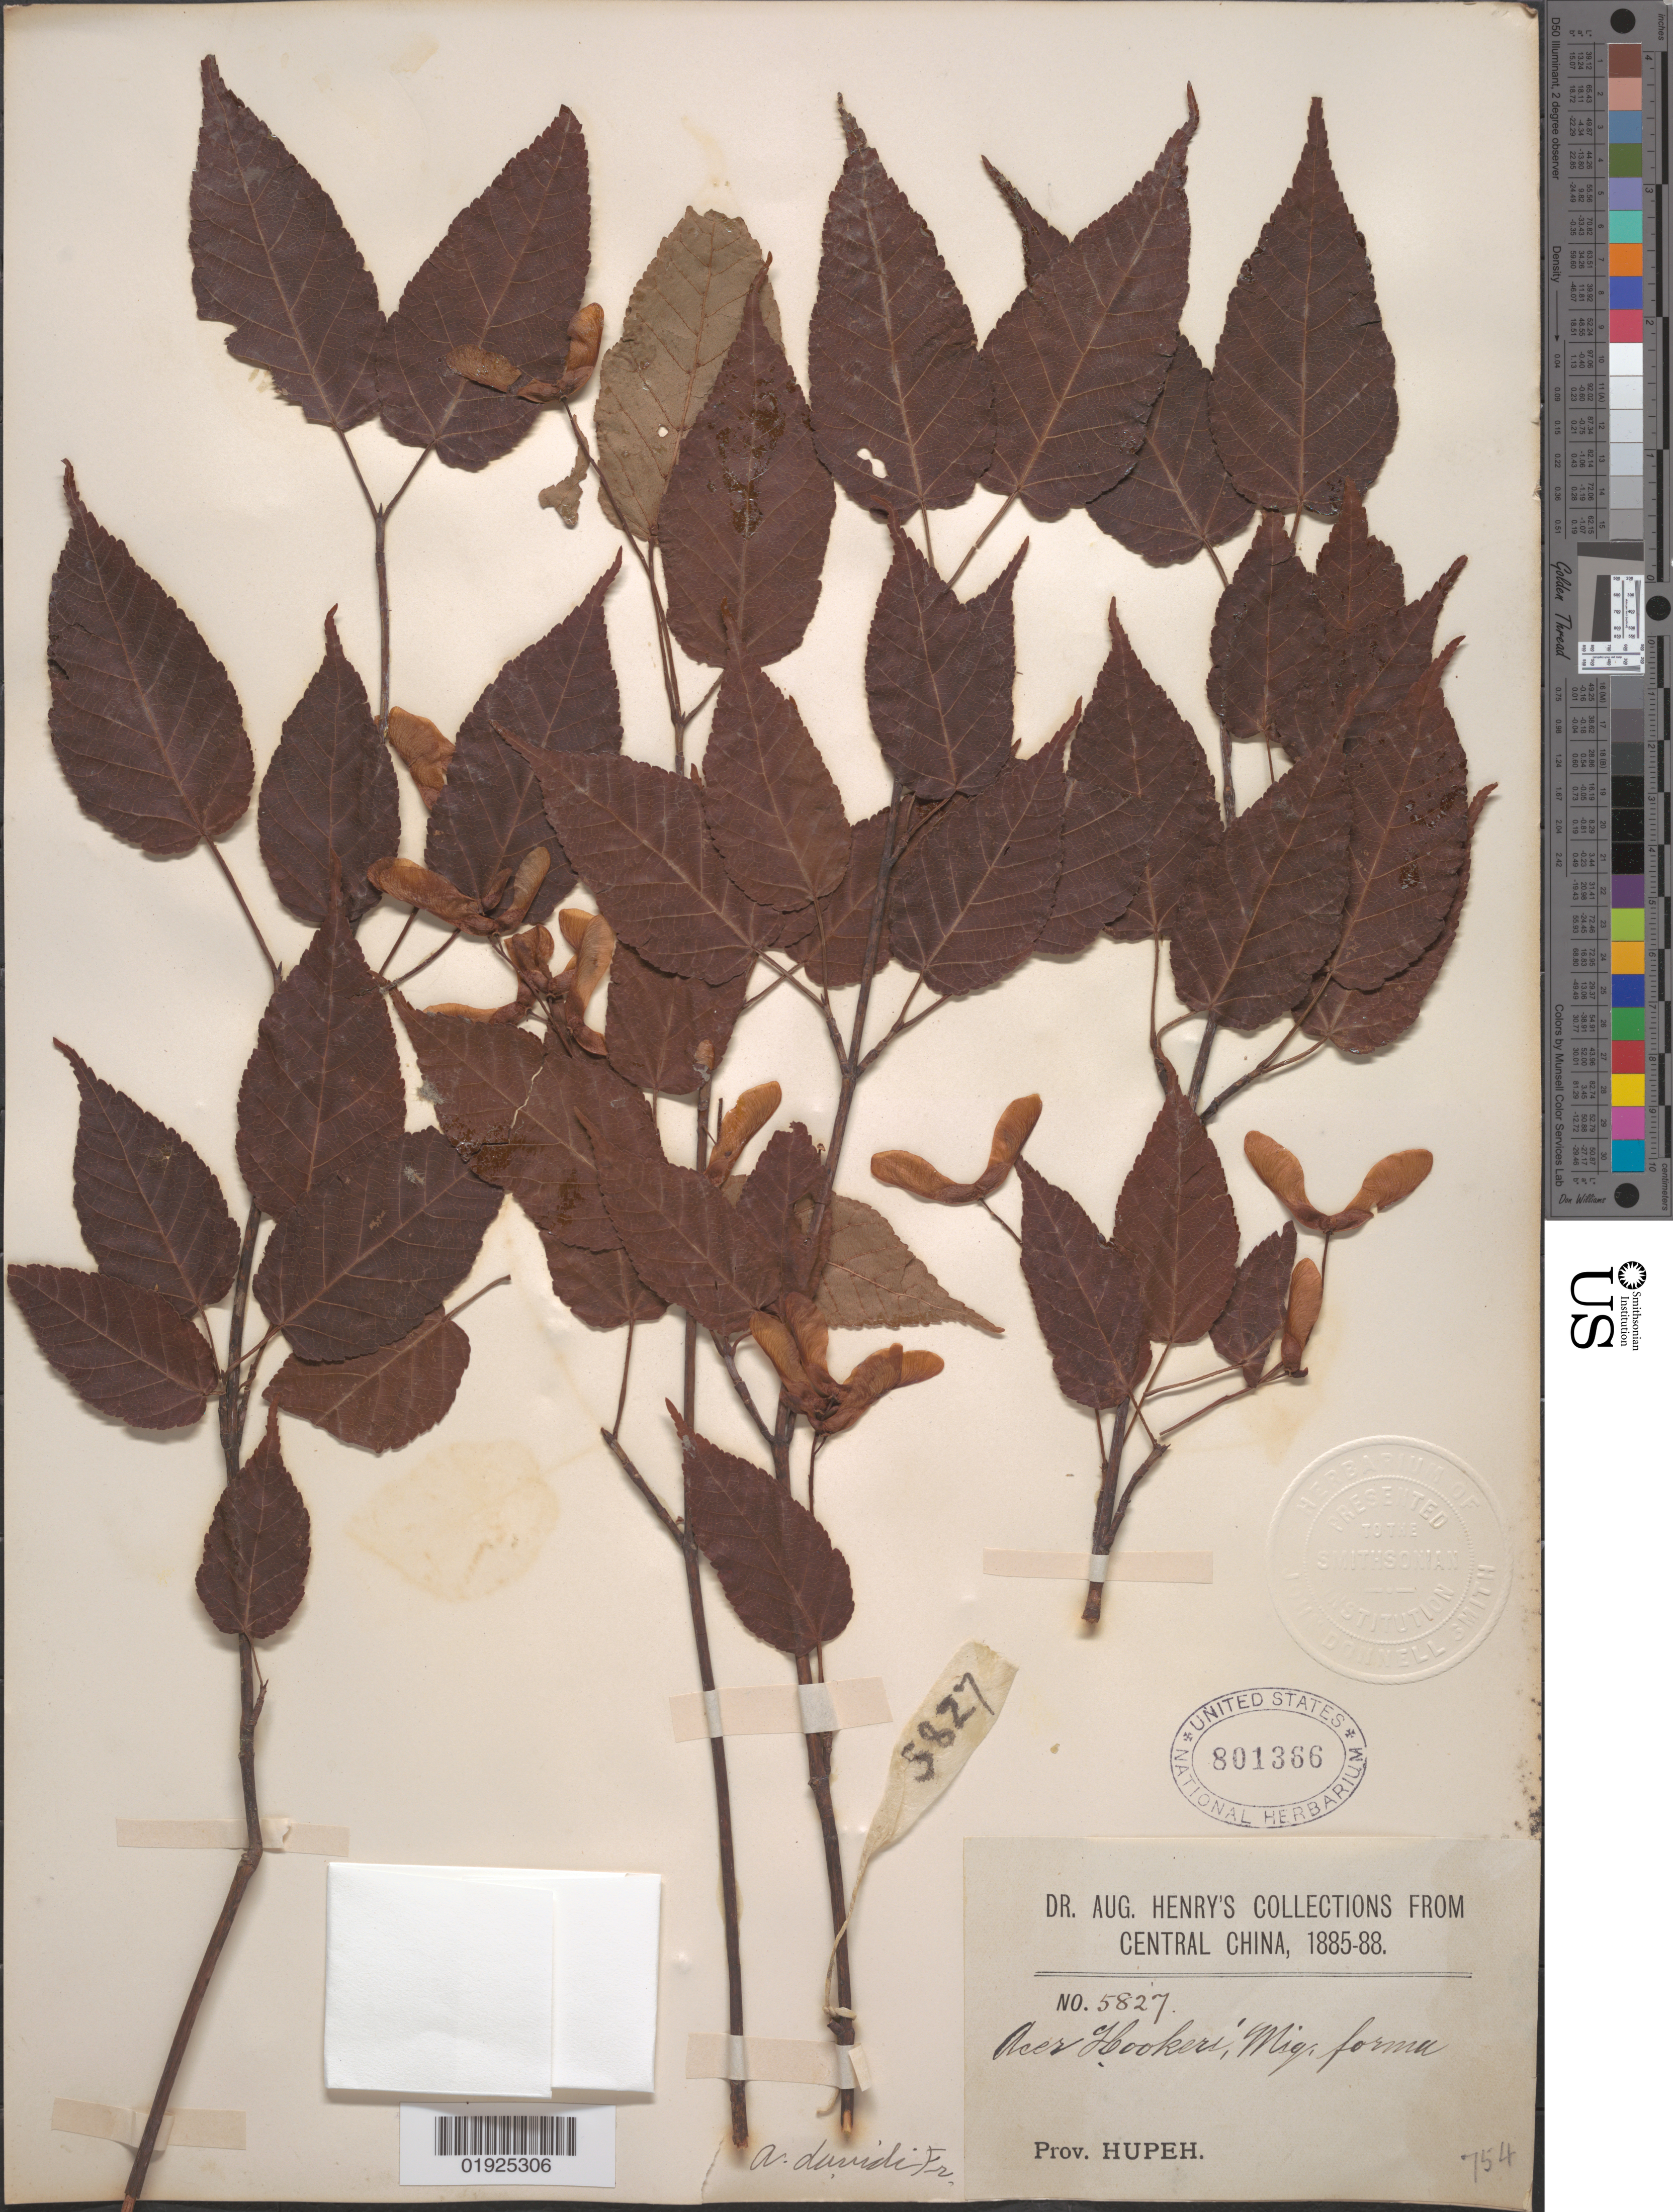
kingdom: Plantae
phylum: Tracheophyta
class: Magnoliopsida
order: Sapindales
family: Sapindaceae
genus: Acer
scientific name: Acer sikkimense subsp. davidii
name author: (Franch.) Wesm.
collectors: A. Henry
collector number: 5827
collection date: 1885/1888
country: China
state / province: Hubei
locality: Prov. Hupeh [Hubei]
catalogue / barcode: US 801366